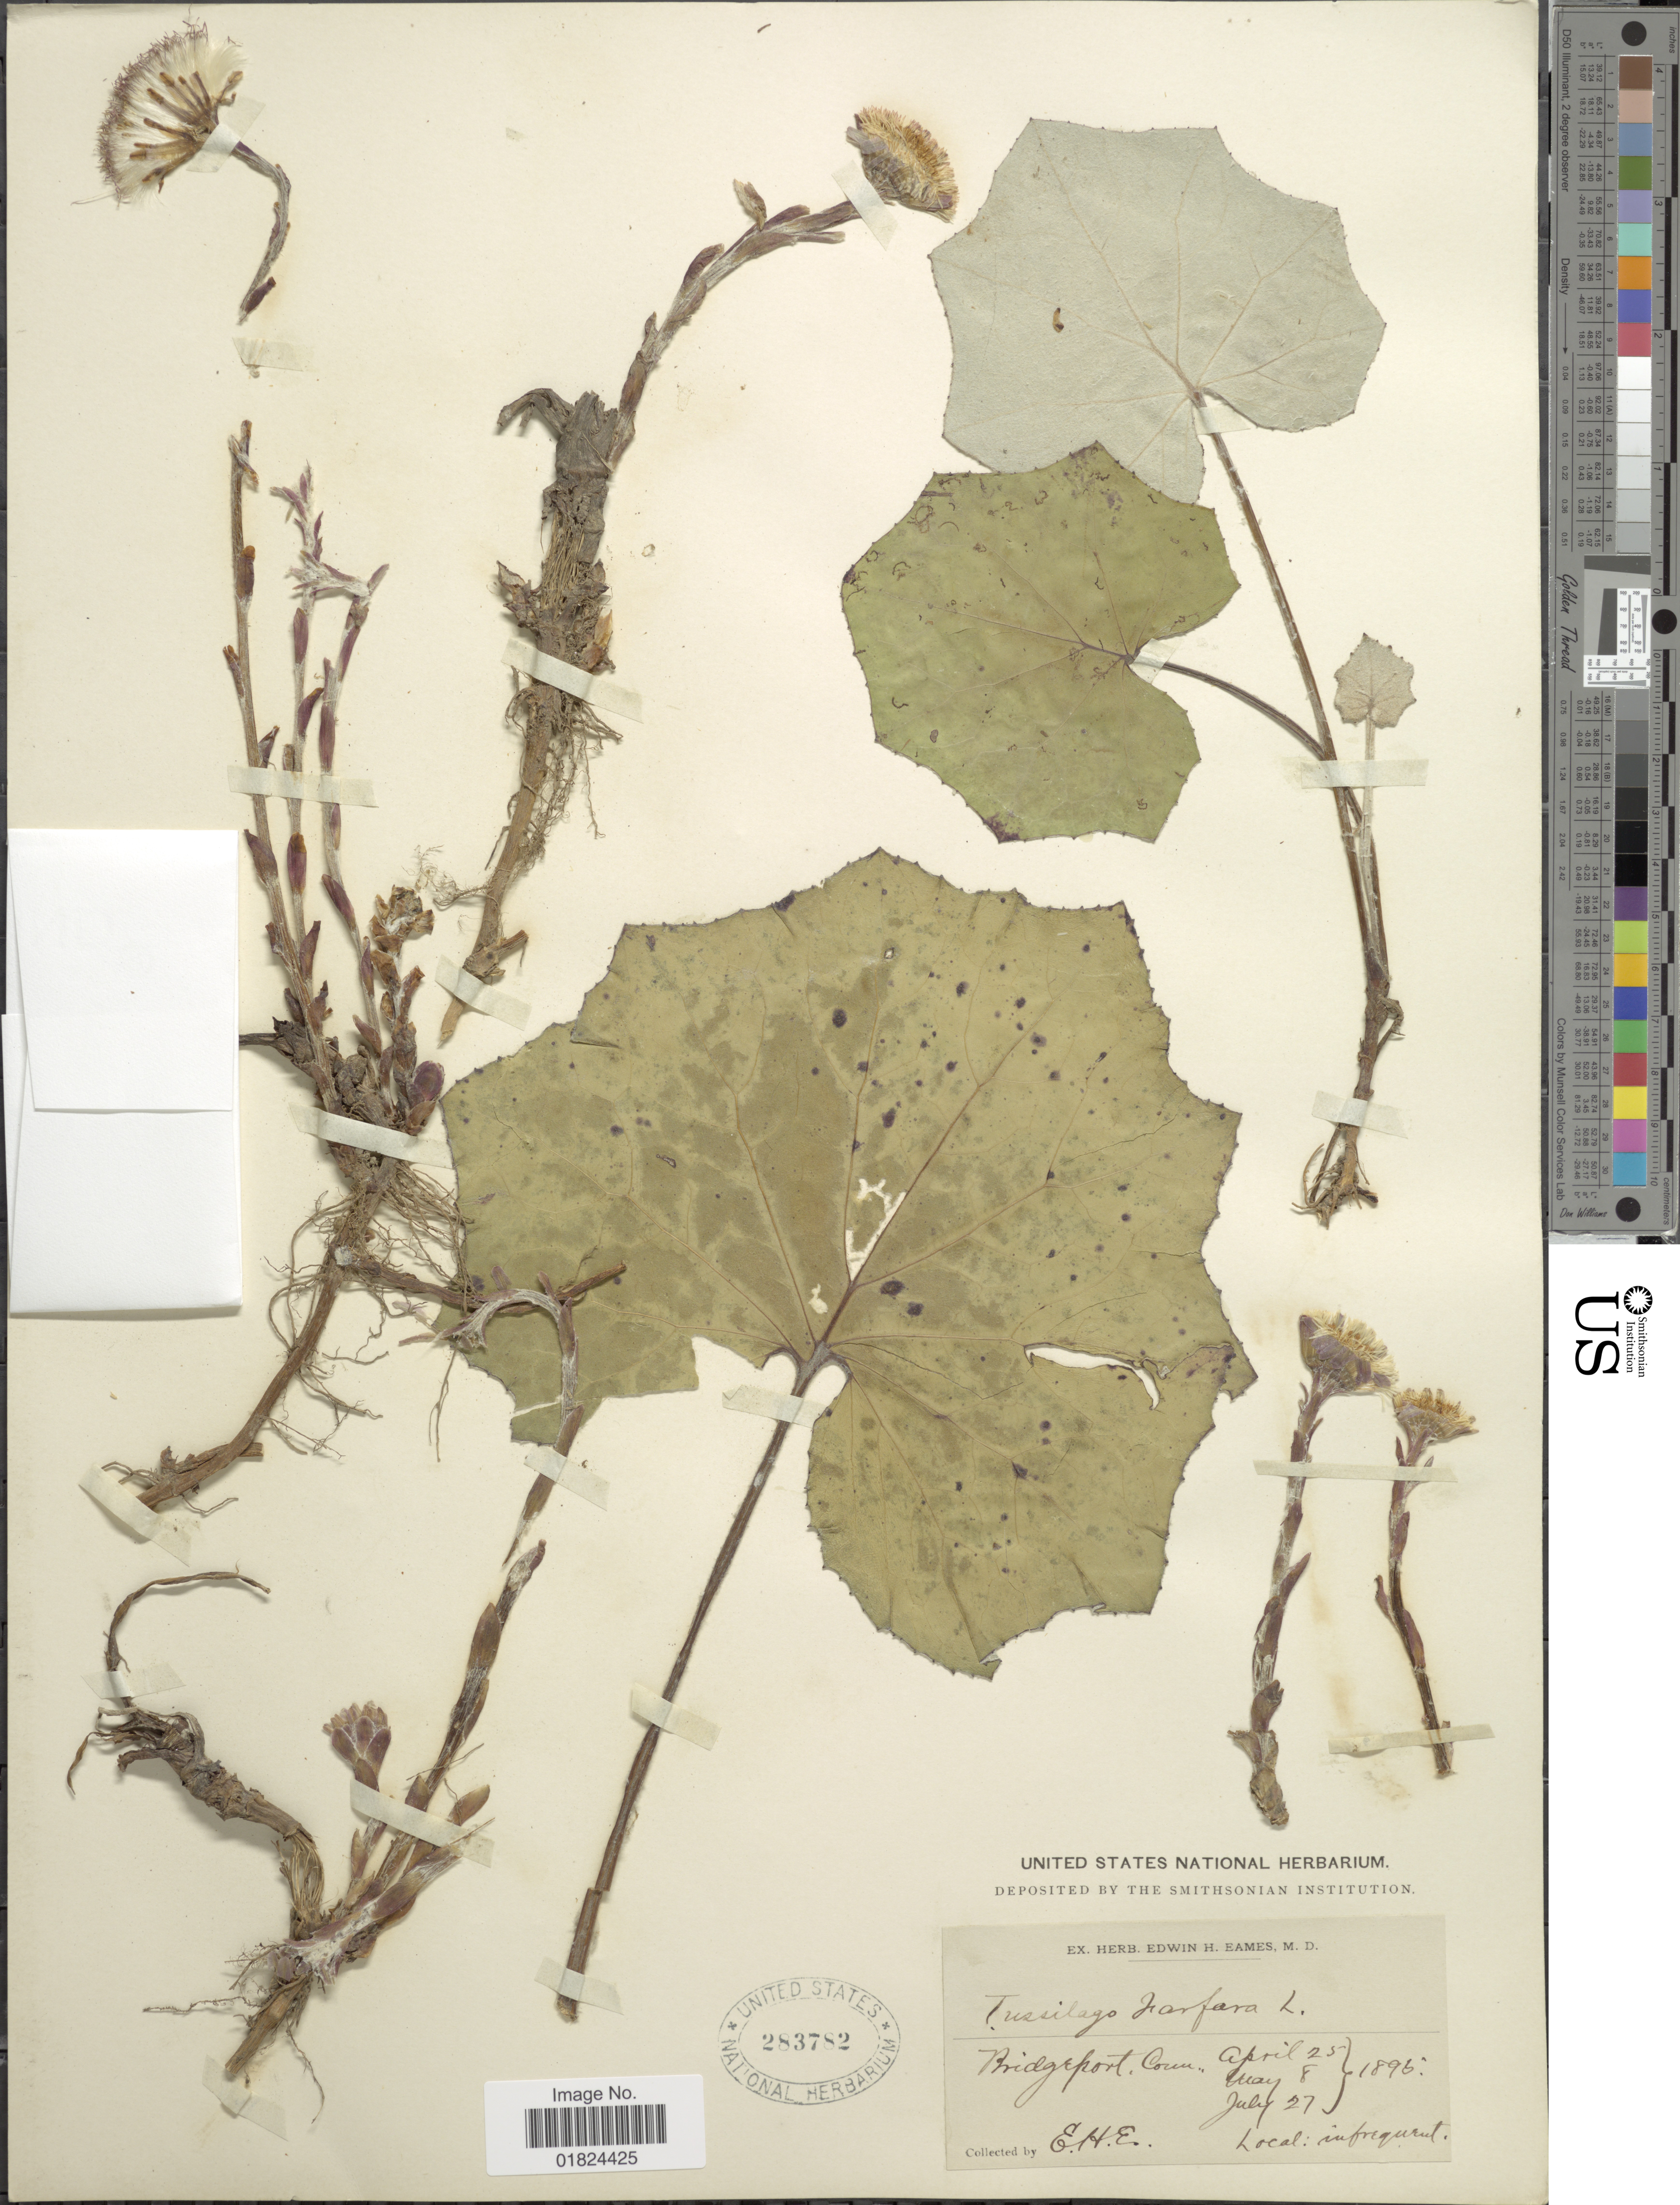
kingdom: Plantae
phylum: Tracheophyta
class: Magnoliopsida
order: Asterales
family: Asteraceae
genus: Tussilago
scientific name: Tussilago farfara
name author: L.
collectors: E. H. Eames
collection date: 1895-04-25/1895-07-27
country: United States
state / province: Connecticut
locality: Bridgeport.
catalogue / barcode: US 283782